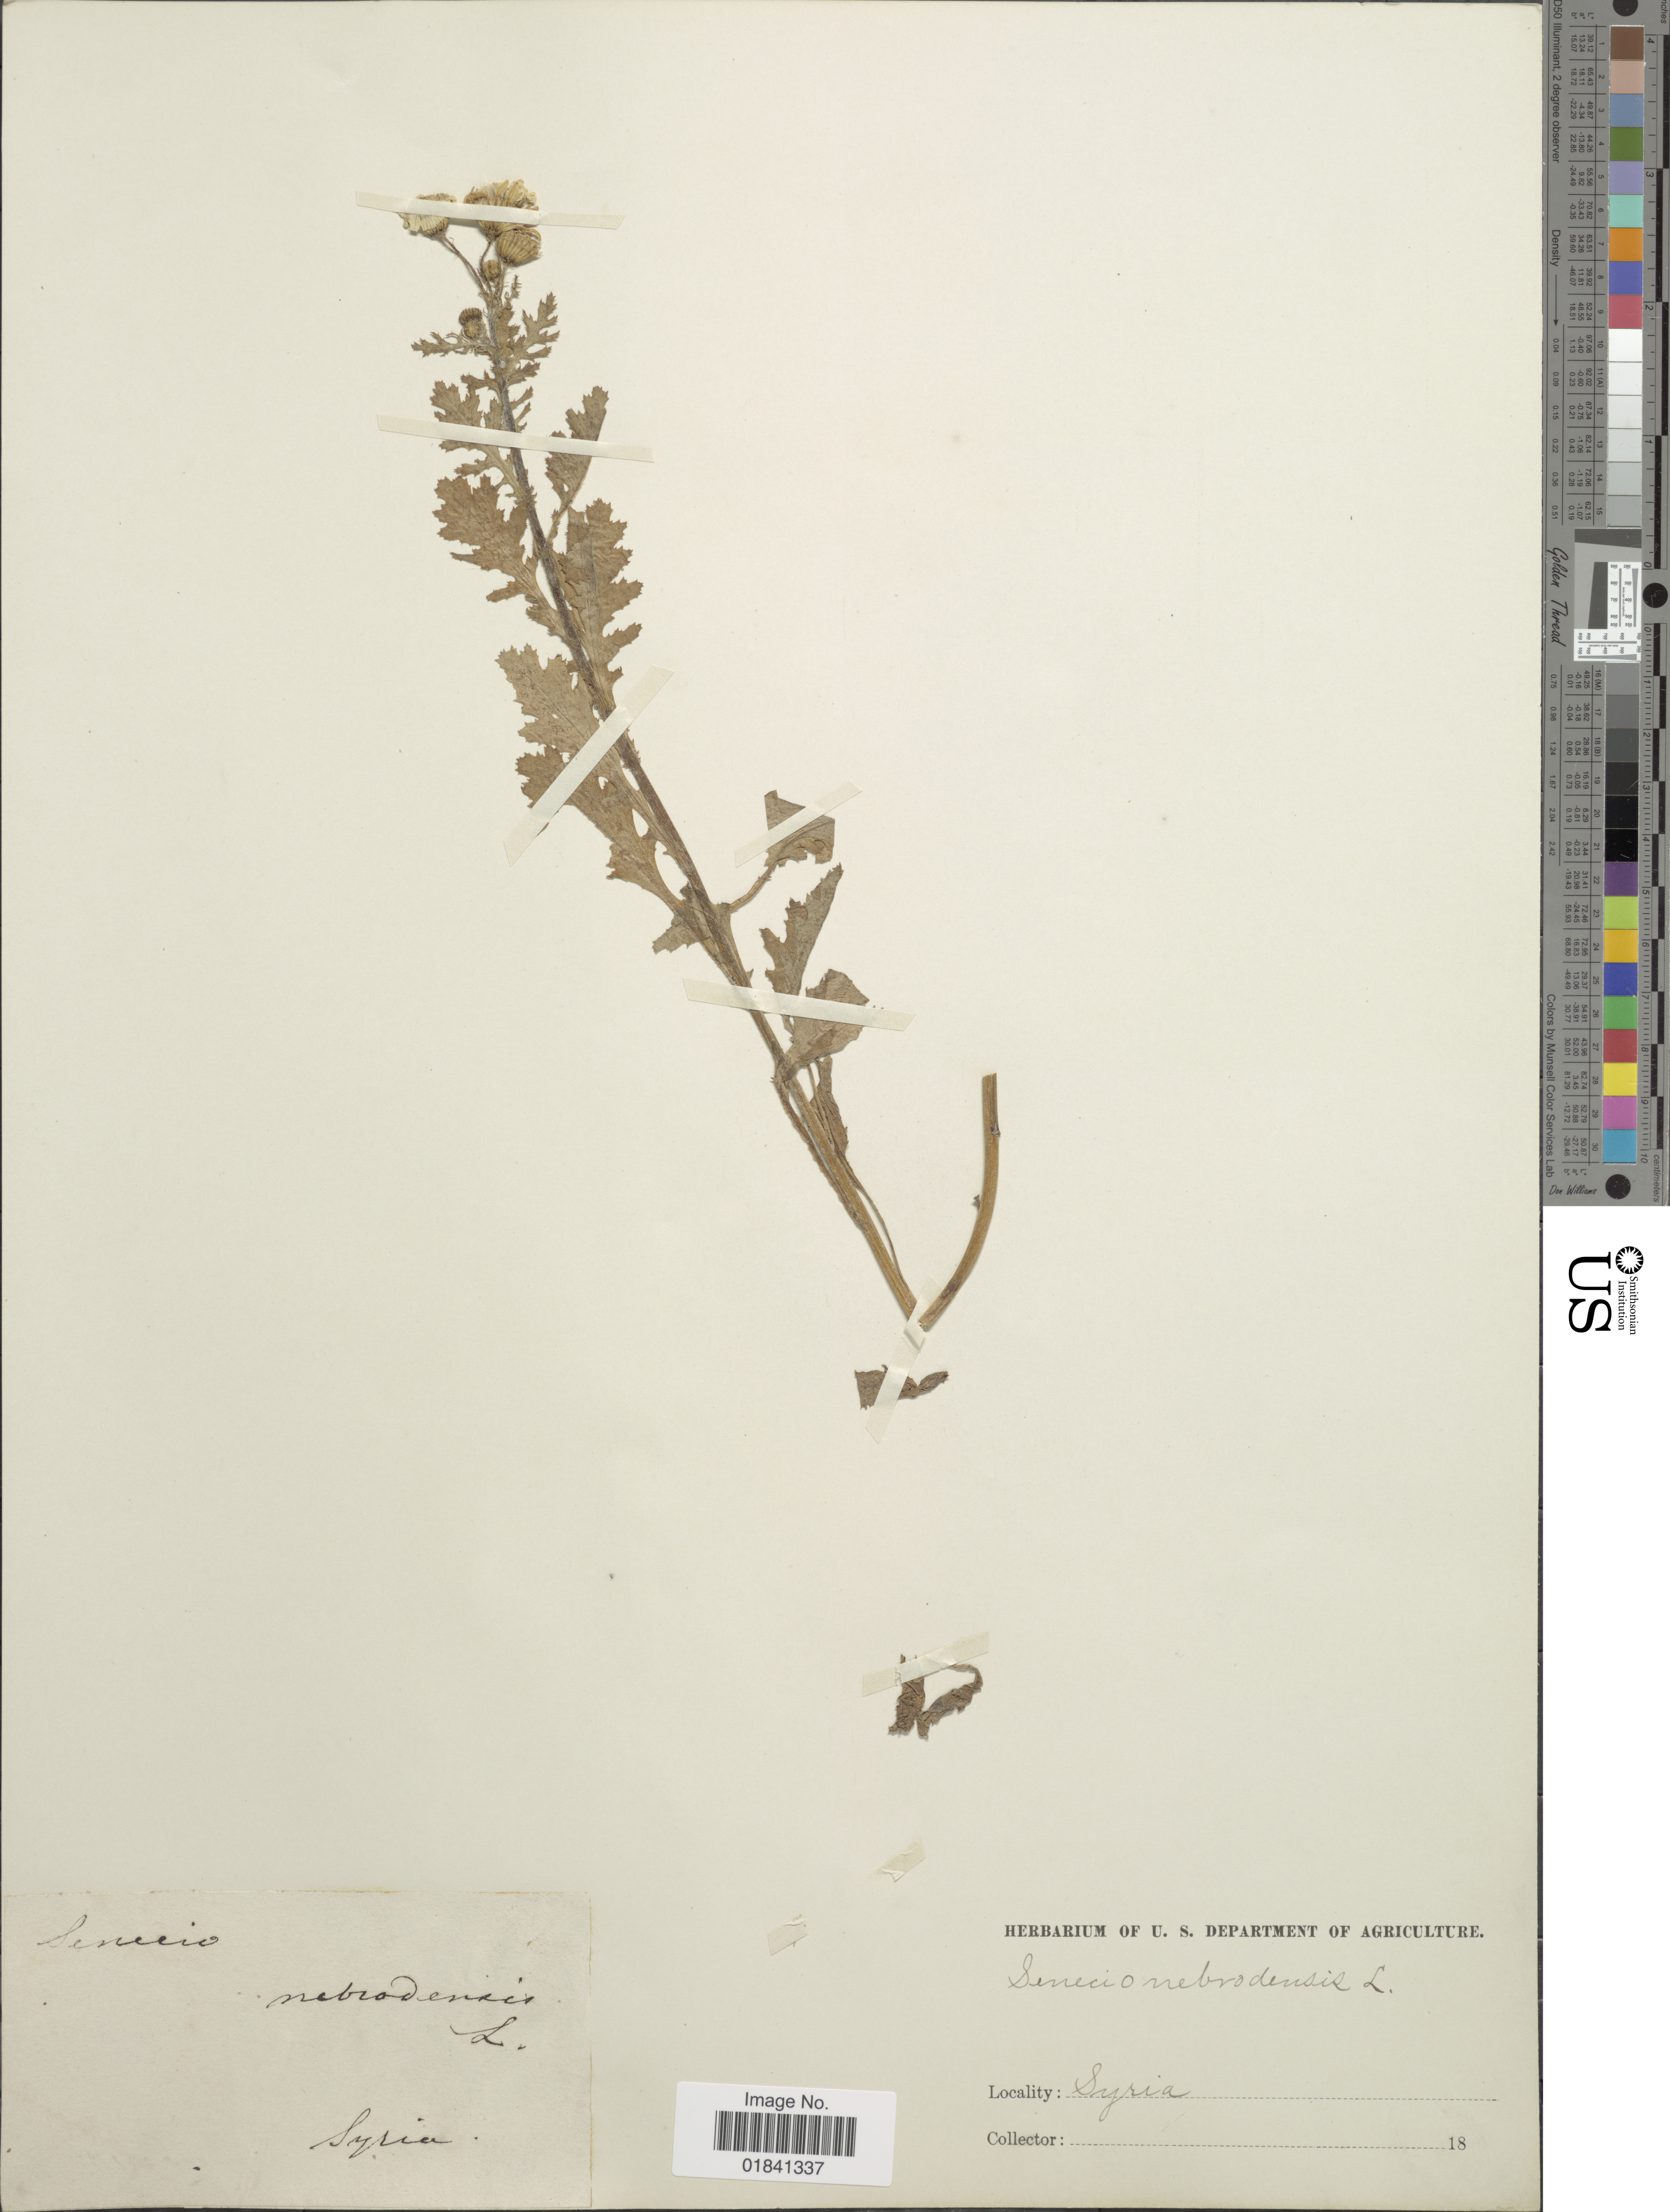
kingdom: Plantae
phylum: Tracheophyta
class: Magnoliopsida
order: Asterales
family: Asteraceae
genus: Senecio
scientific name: Senecio nebrodensis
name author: L.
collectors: ex herb. U. S. Department of Agriculture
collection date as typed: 18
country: Syria